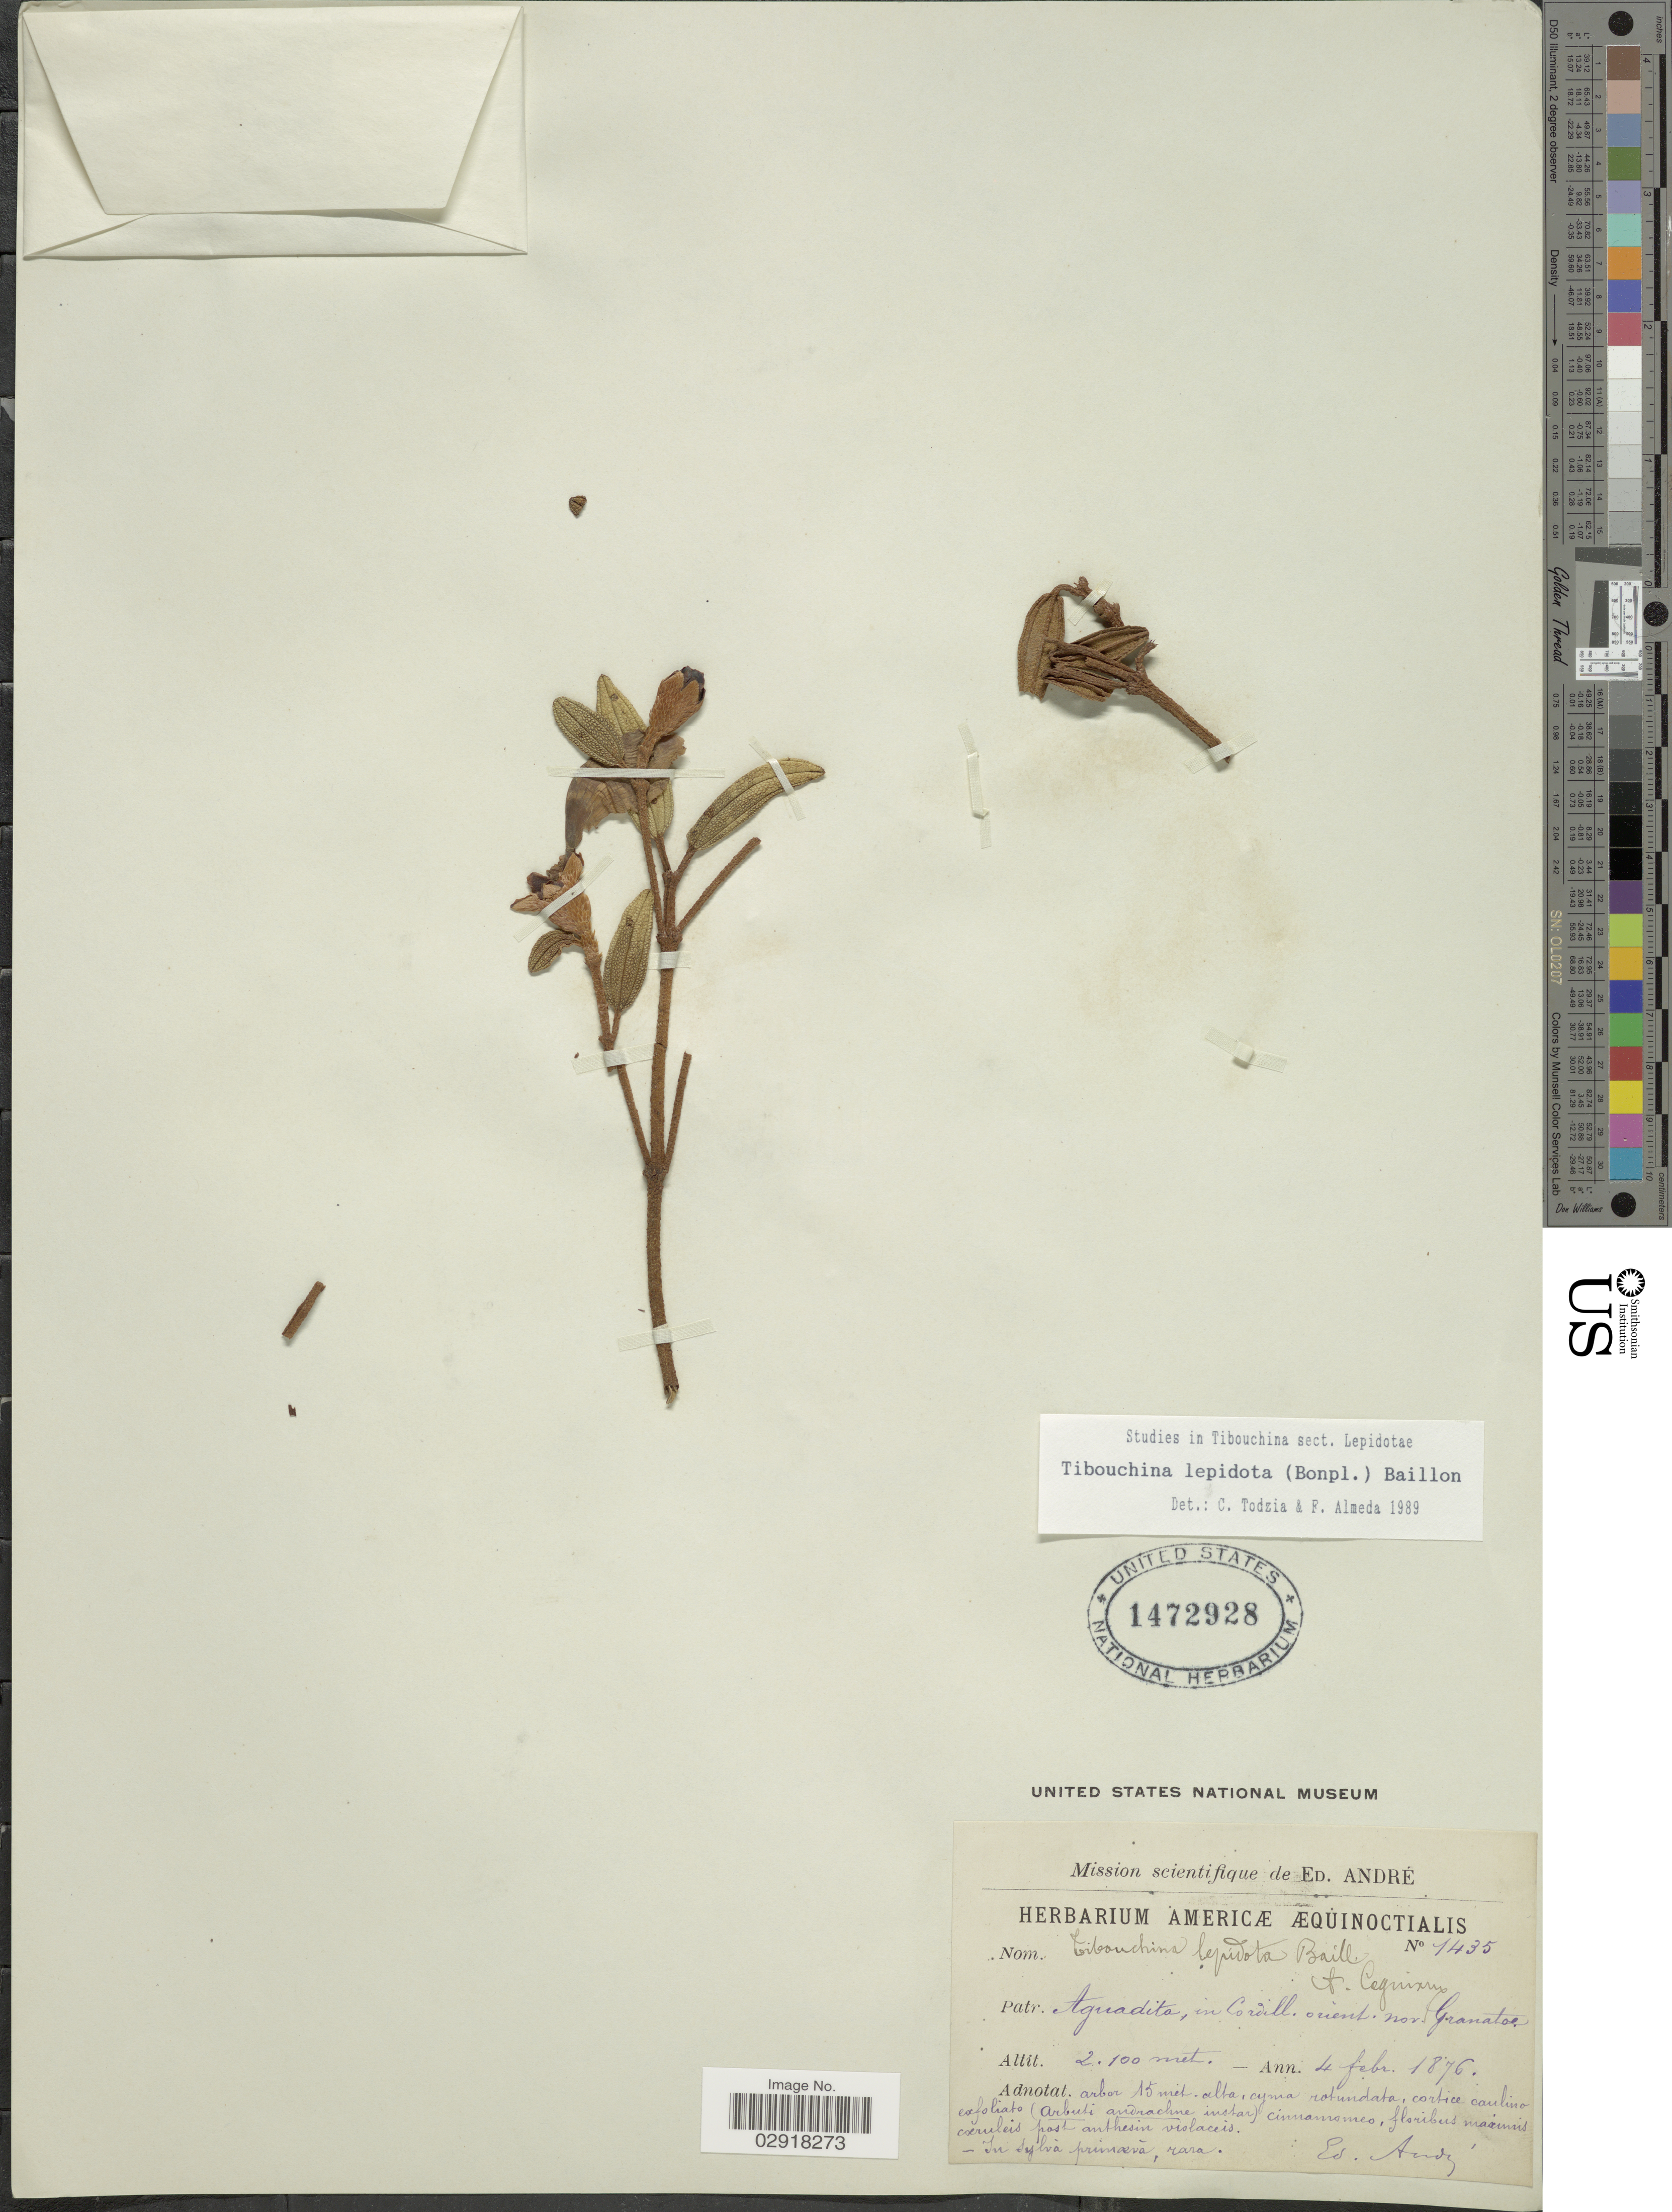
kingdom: Plantae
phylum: Tracheophyta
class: Magnoliopsida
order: Myrtales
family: Melastomataceae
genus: Andesanthus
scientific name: Andesanthus lepidotus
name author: (Humb. & Bonpl.) P.J.F. Guim. & Michelang.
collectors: É. F. André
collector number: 1435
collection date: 1876-02-04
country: Ecuador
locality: Americæ Æquinoctialis. Aguadita, in Cordill. orient. nor Granatos.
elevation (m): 2100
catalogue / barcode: US 1472928